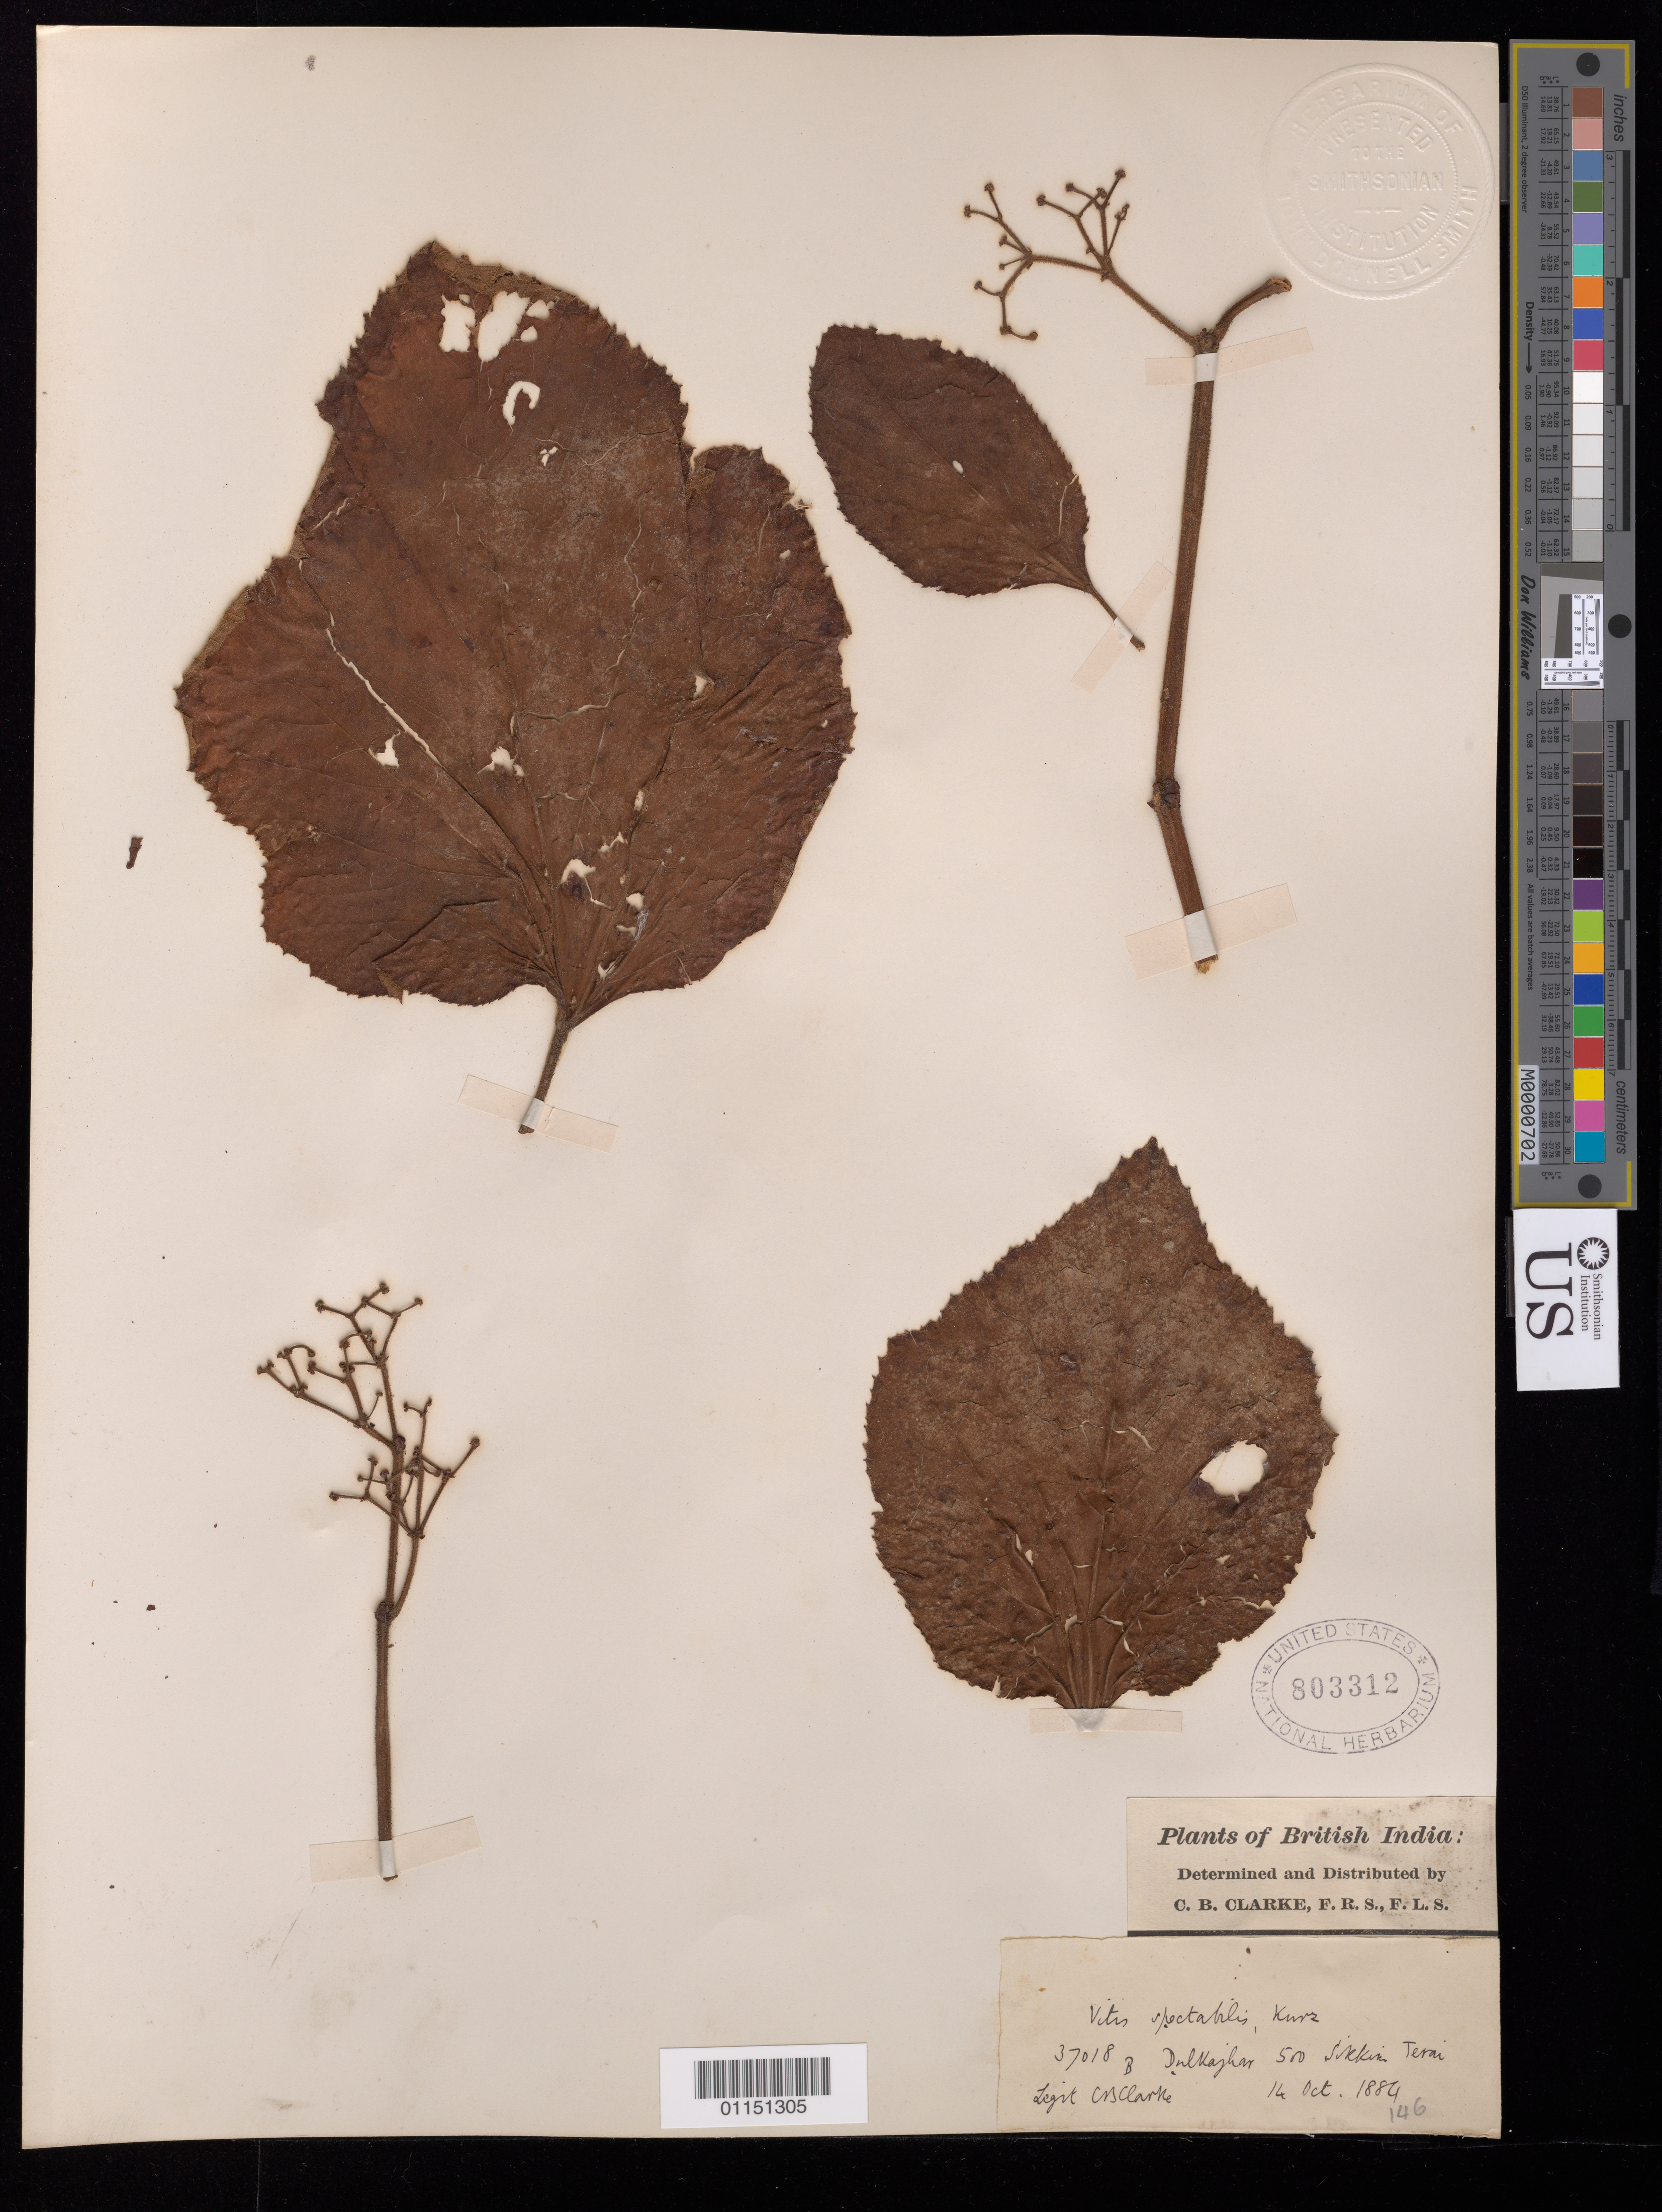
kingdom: Plantae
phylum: Tracheophyta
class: Magnoliopsida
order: Vitales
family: Vitaceae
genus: Vitis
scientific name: Vitis spectabilis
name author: Kurz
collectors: C. B. Clarke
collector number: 37018 B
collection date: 1884-10-14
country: India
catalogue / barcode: US 803312